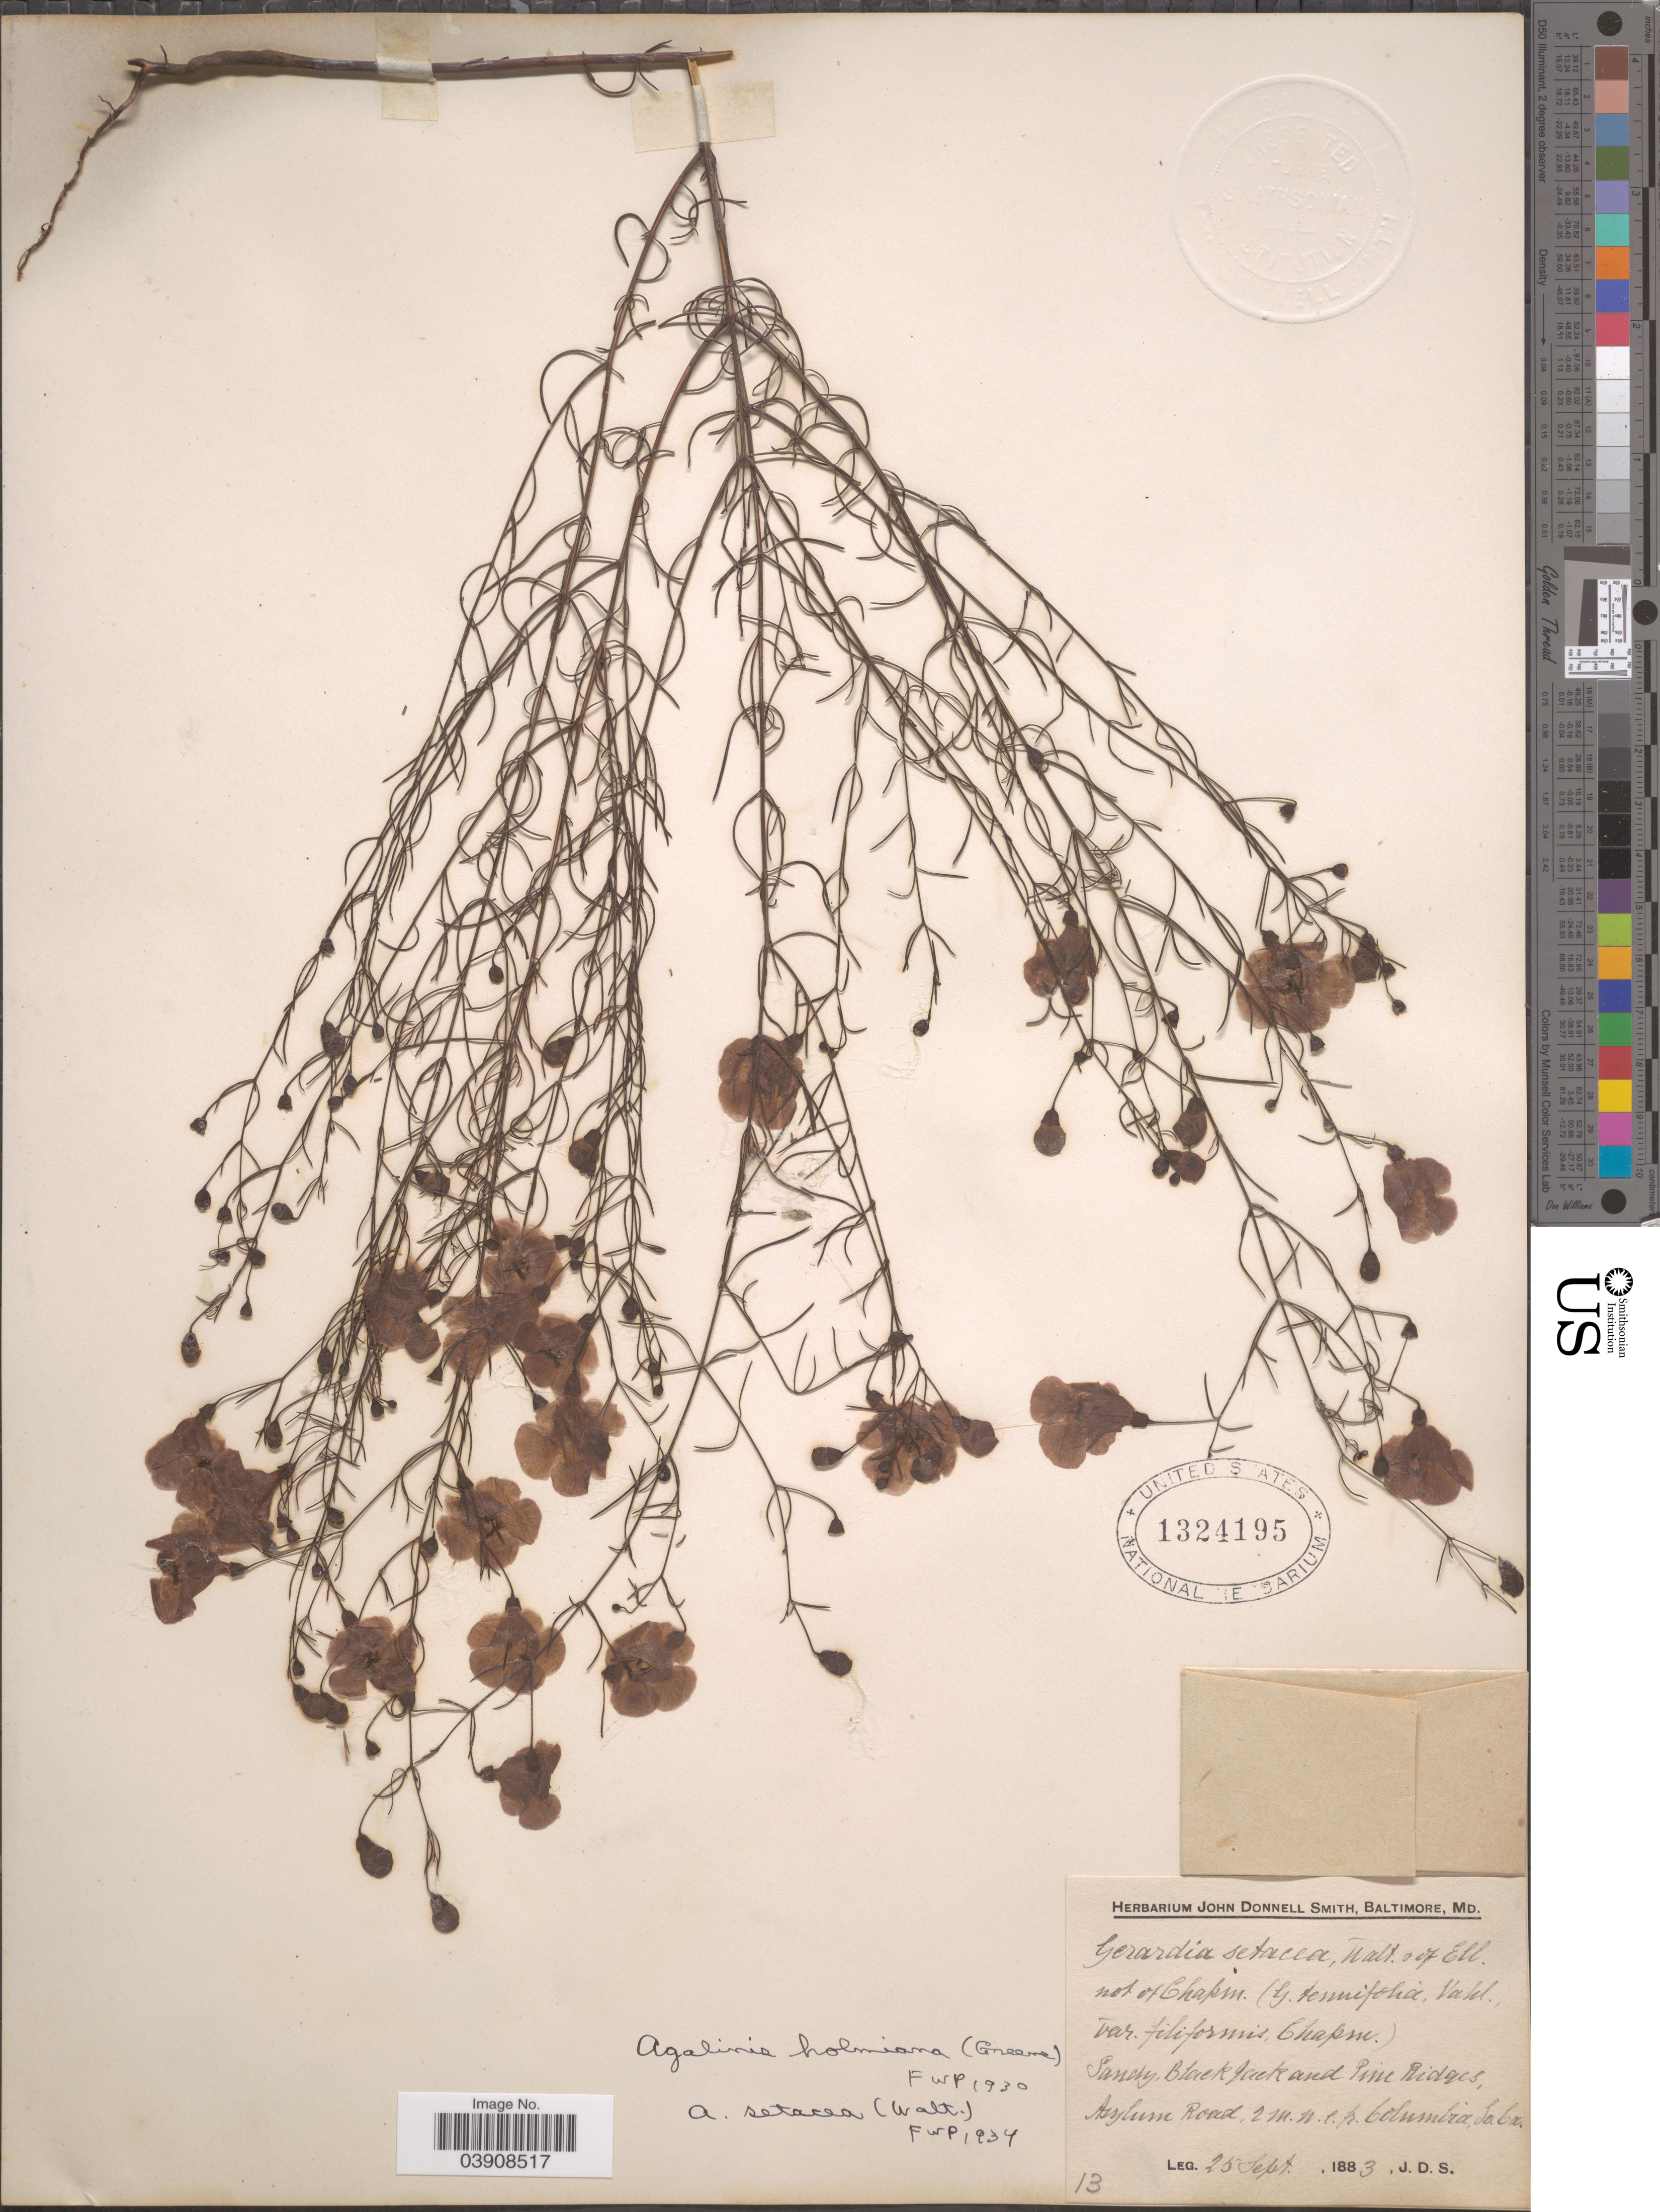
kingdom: Plantae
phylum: Tracheophyta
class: Magnoliopsida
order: Lamiales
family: Orobanchaceae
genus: Agalinis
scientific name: Agalinis setacea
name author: (J.F. Gmel.) Raf.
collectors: J. Donnell Smith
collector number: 13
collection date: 1883-09-25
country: United States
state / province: South Carolina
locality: Sandy, Black Jack and Pine Ridges, Asylum Road, R.M.N.E.fr. Columbia.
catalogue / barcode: US 1324195